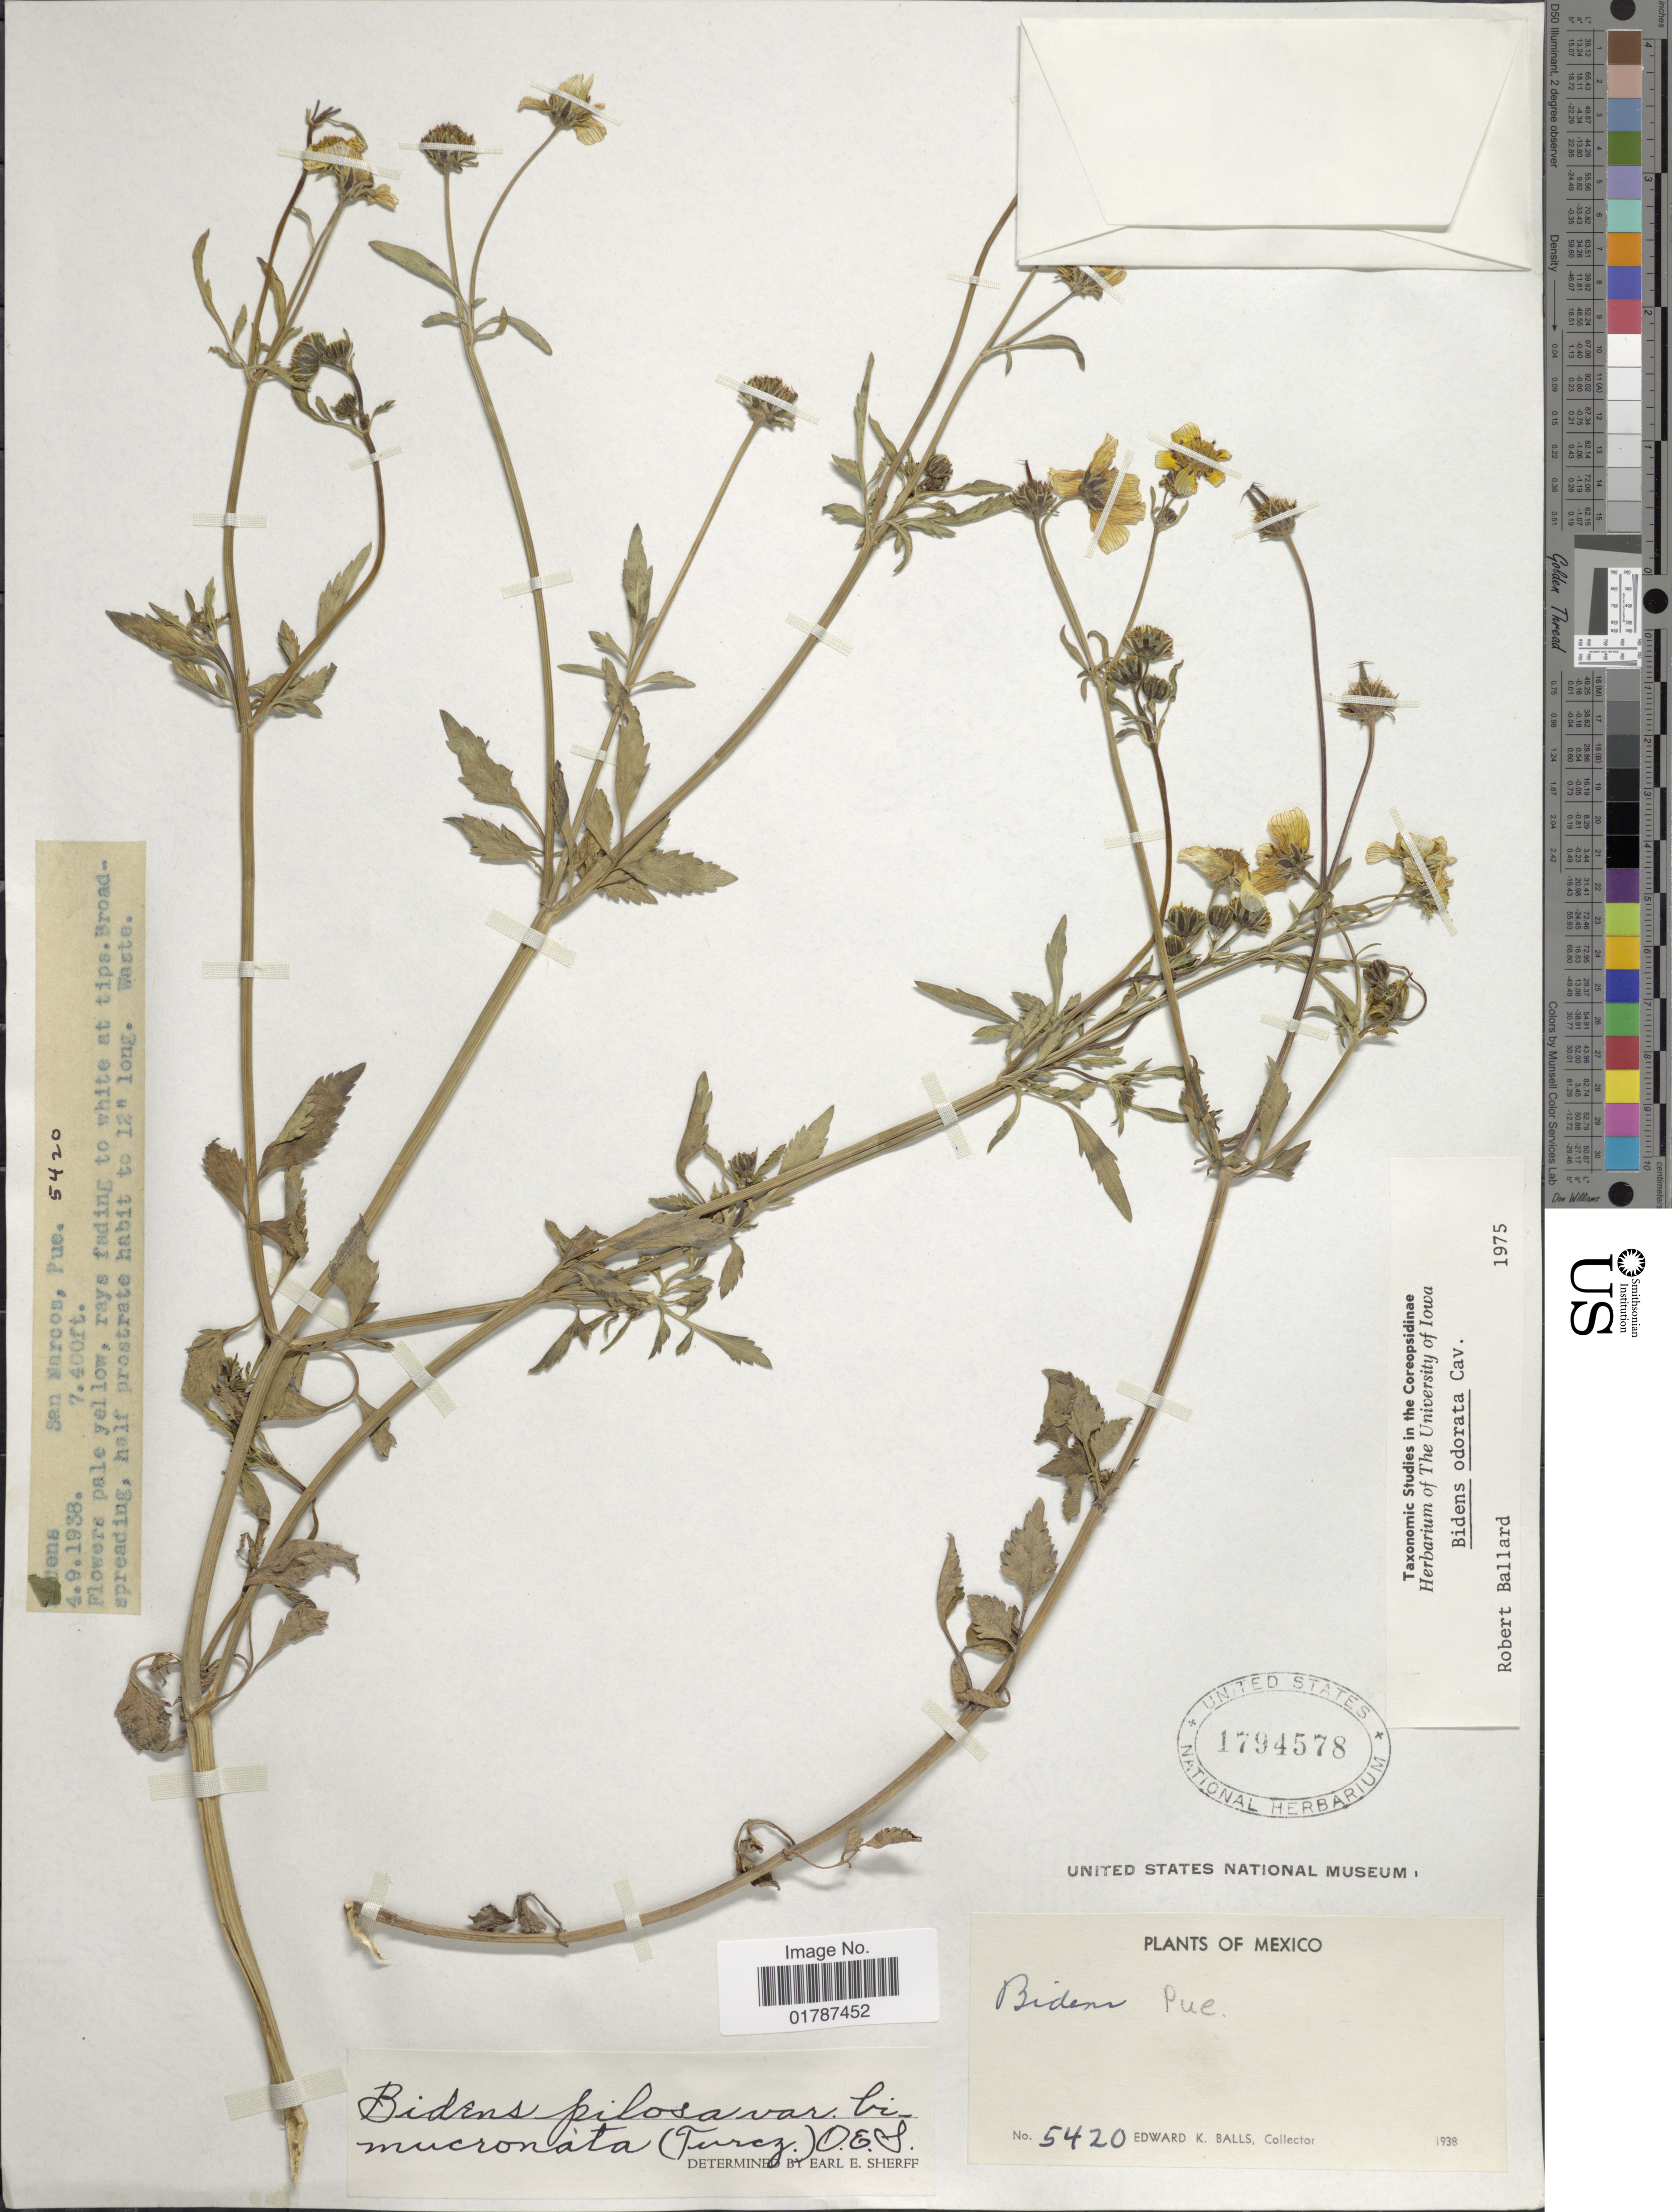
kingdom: Plantae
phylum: Tracheophyta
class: Magnoliopsida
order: Asterales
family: Asteraceae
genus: Bidens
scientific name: Bidens odorata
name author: Cav.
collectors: E. K. Balls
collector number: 5420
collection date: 1938-09-04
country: Mexico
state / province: Puebla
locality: San Marcos, Pue.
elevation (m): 2256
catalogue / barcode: US 1794578